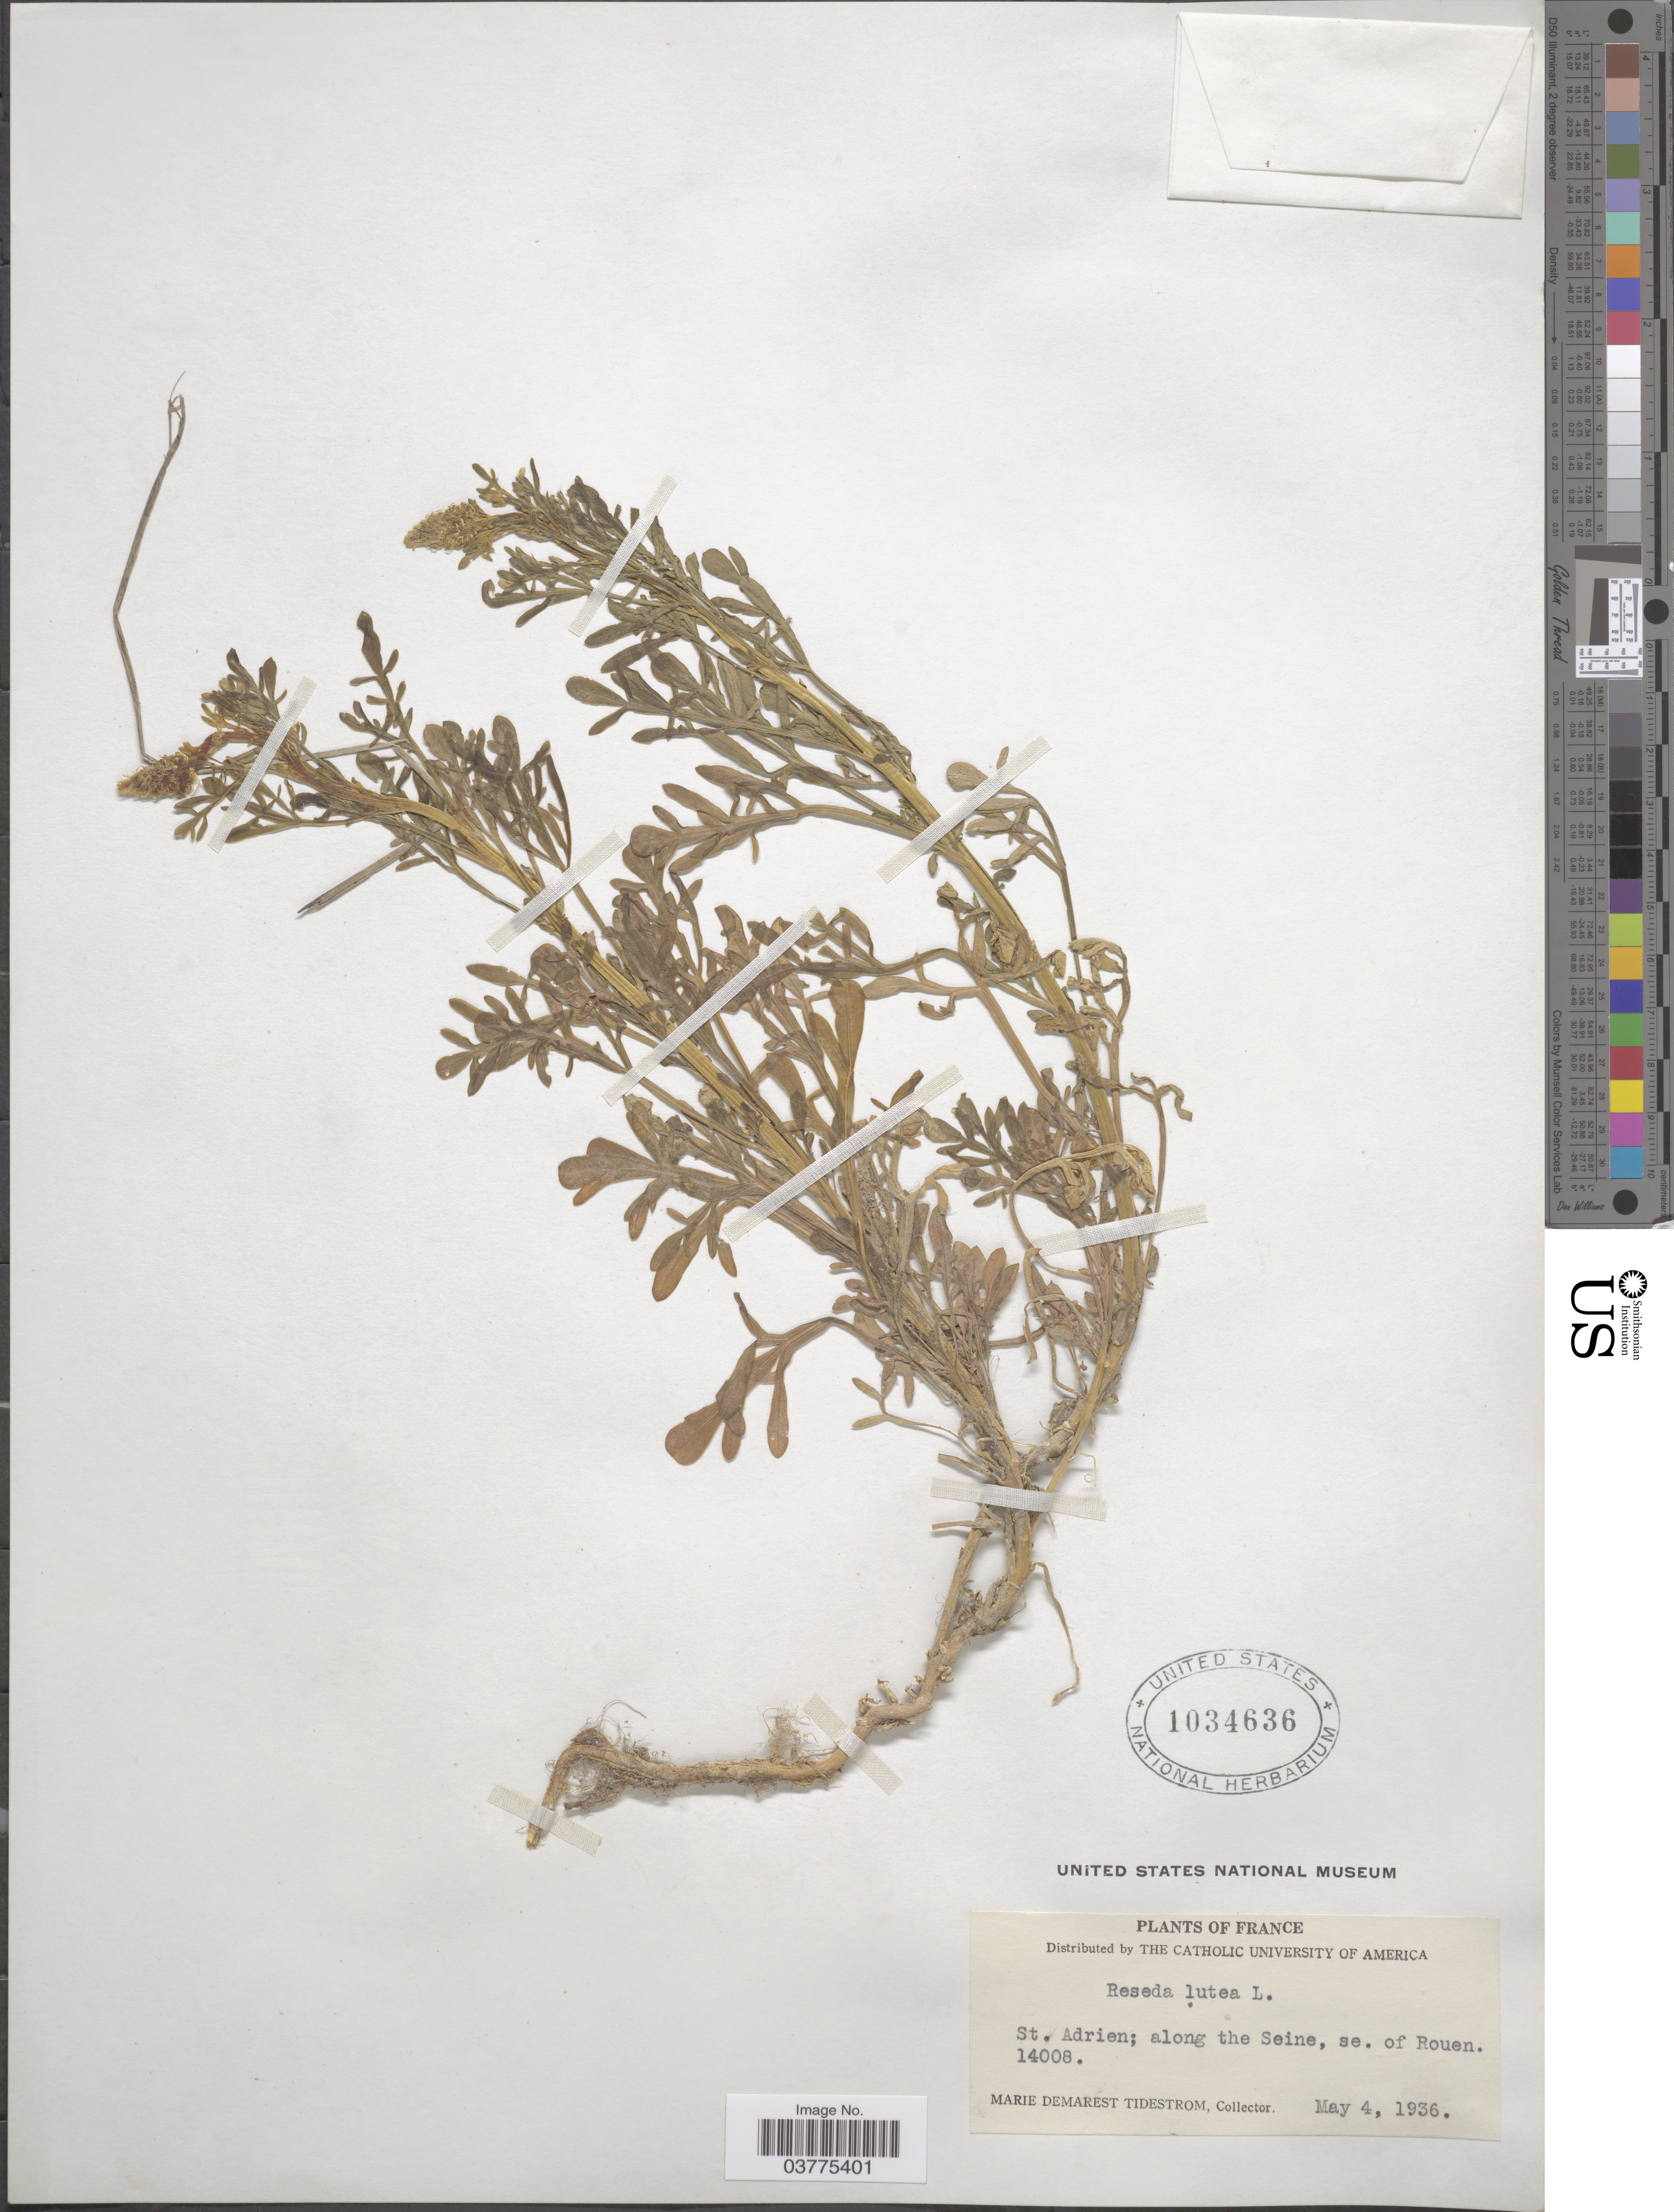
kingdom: Plantae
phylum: Tracheophyta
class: Magnoliopsida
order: Brassicales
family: Resedaceae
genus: Reseda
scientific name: Reseda lutea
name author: L.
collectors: M. Tidestrom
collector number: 14008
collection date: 1936-05-04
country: France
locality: St. Adrien; along the Seine, se. of Rouen.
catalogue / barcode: US 1034636